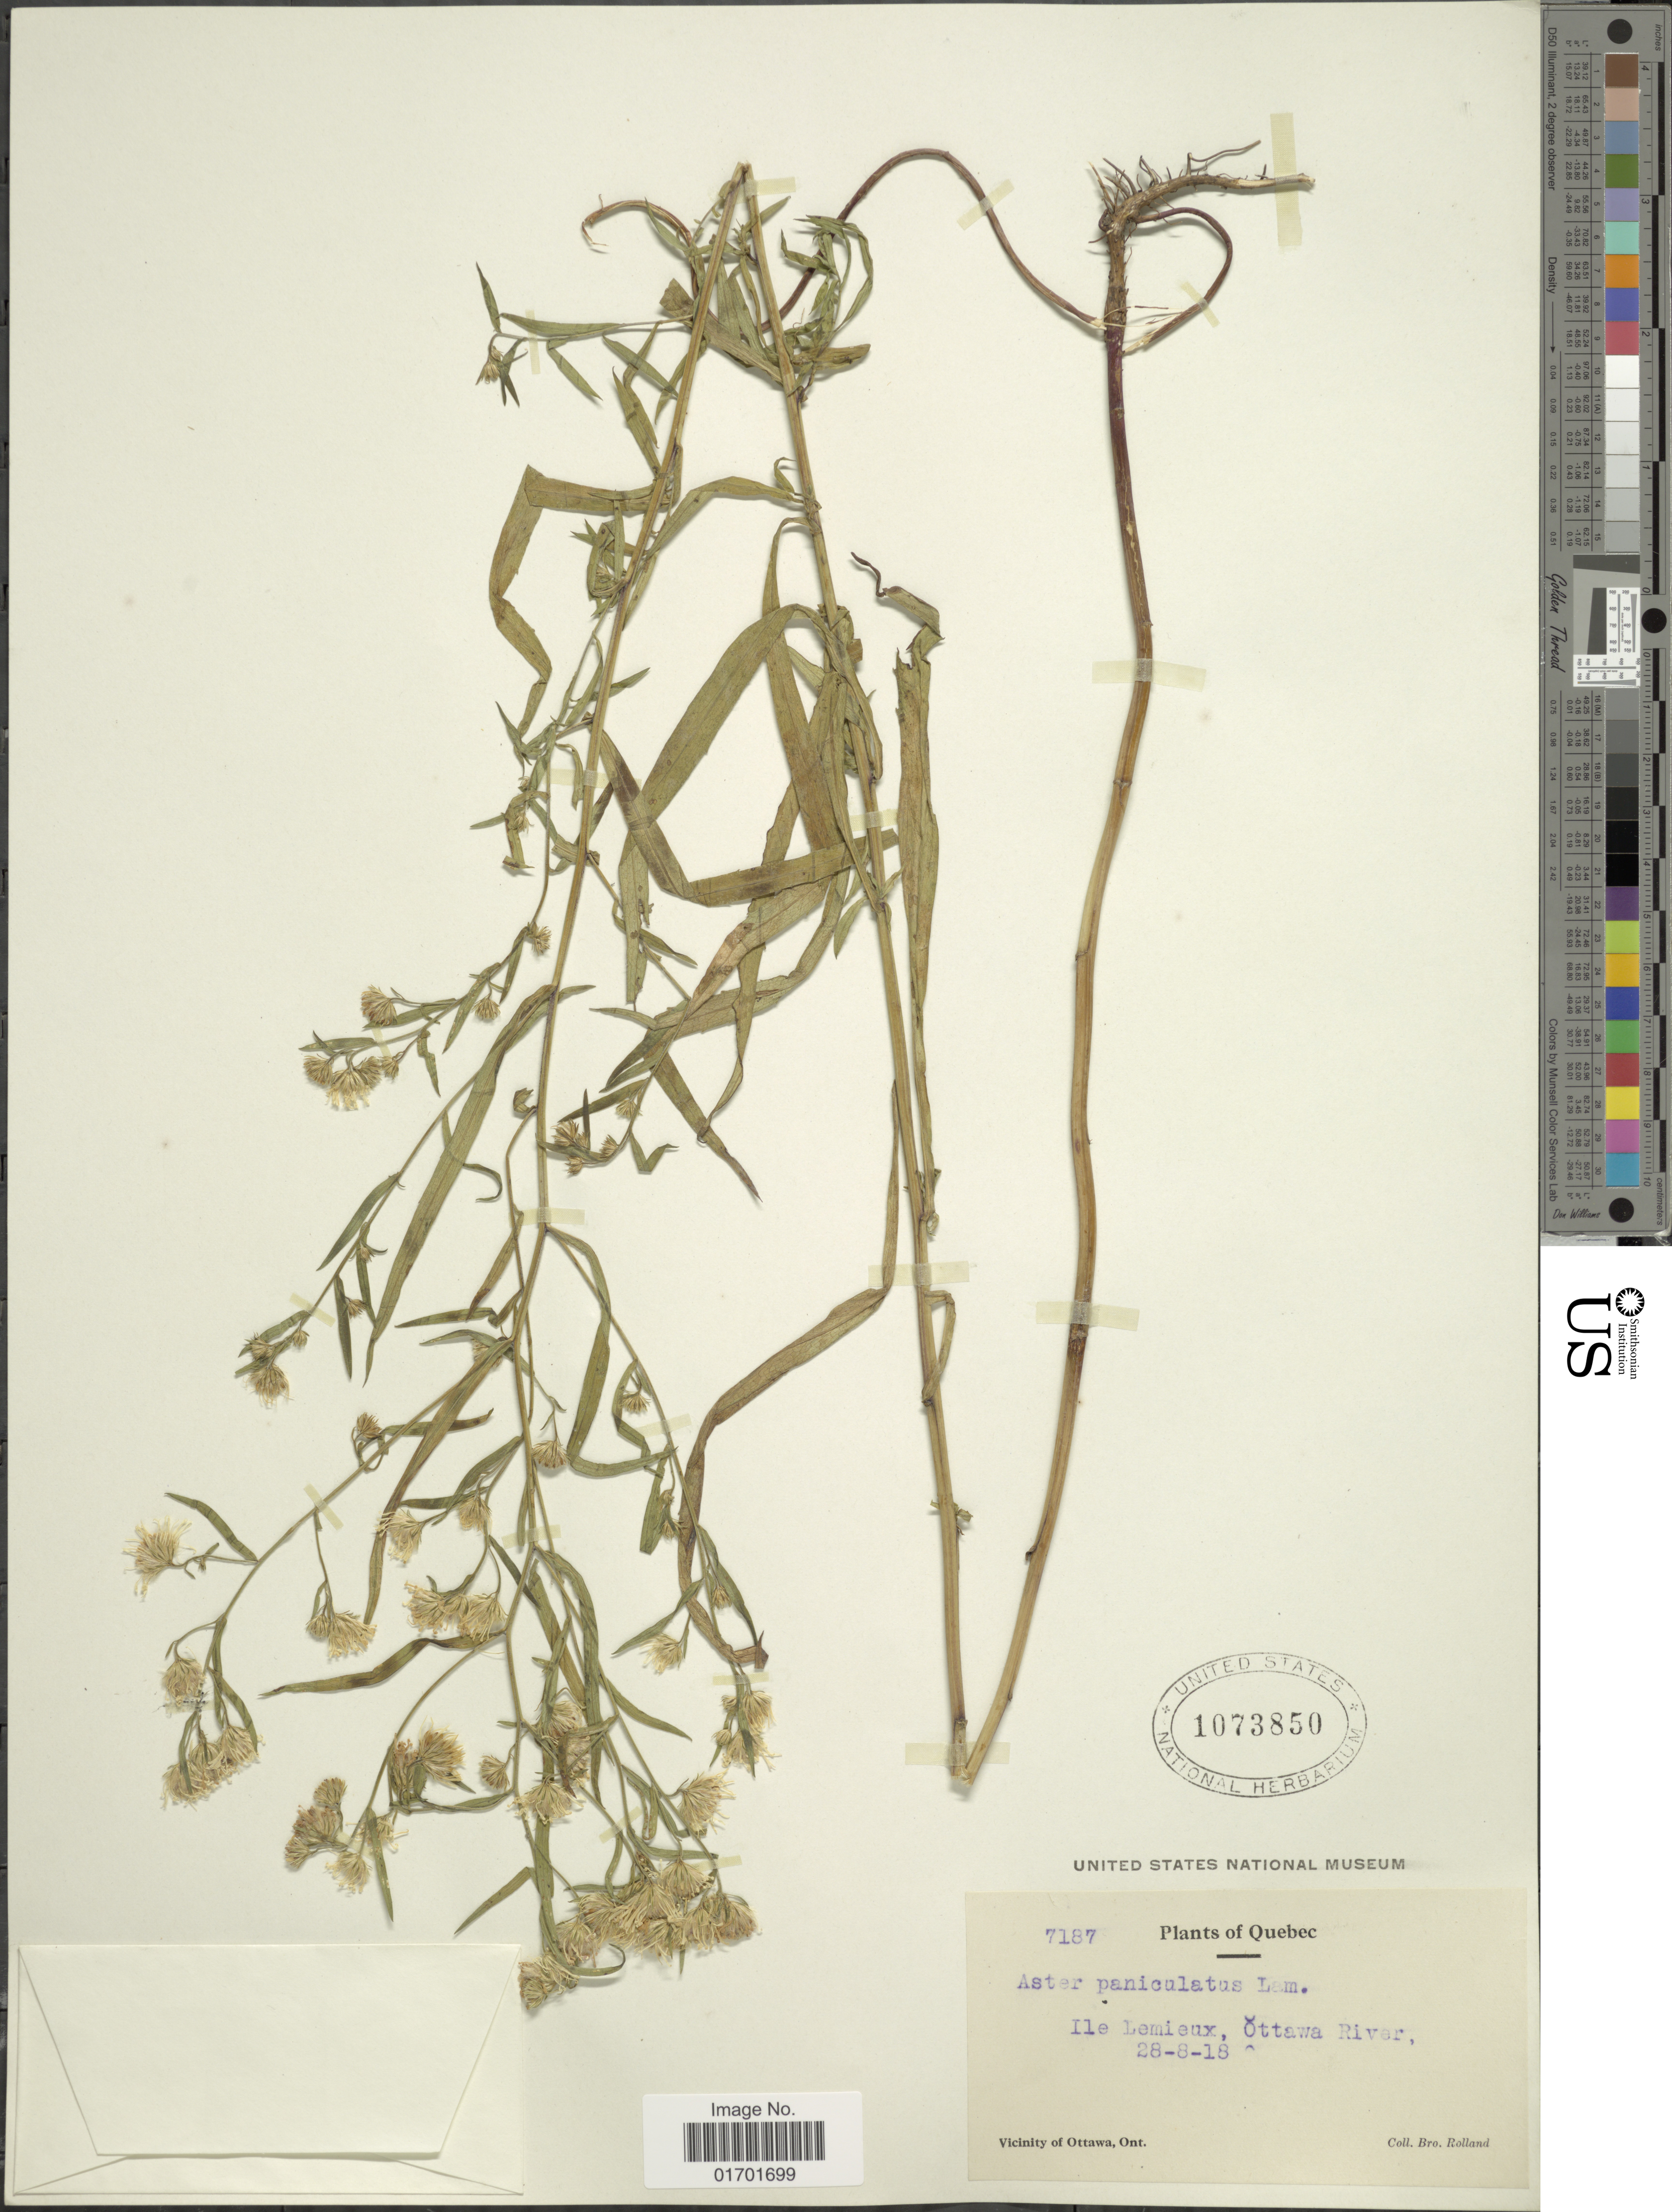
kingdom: Plantae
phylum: Tracheophyta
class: Magnoliopsida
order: Asterales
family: Asteraceae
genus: Symphyotrichum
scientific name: Symphyotrichum lanceolatum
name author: (Willd.) G.L. Nesom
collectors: B. Rolland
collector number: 7187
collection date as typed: Transcribed d/m/y: 28/8/18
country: Canada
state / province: Quebec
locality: Ille Lemieux, Ottawa River. Vicinity of Ottwa.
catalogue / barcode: US 1073850